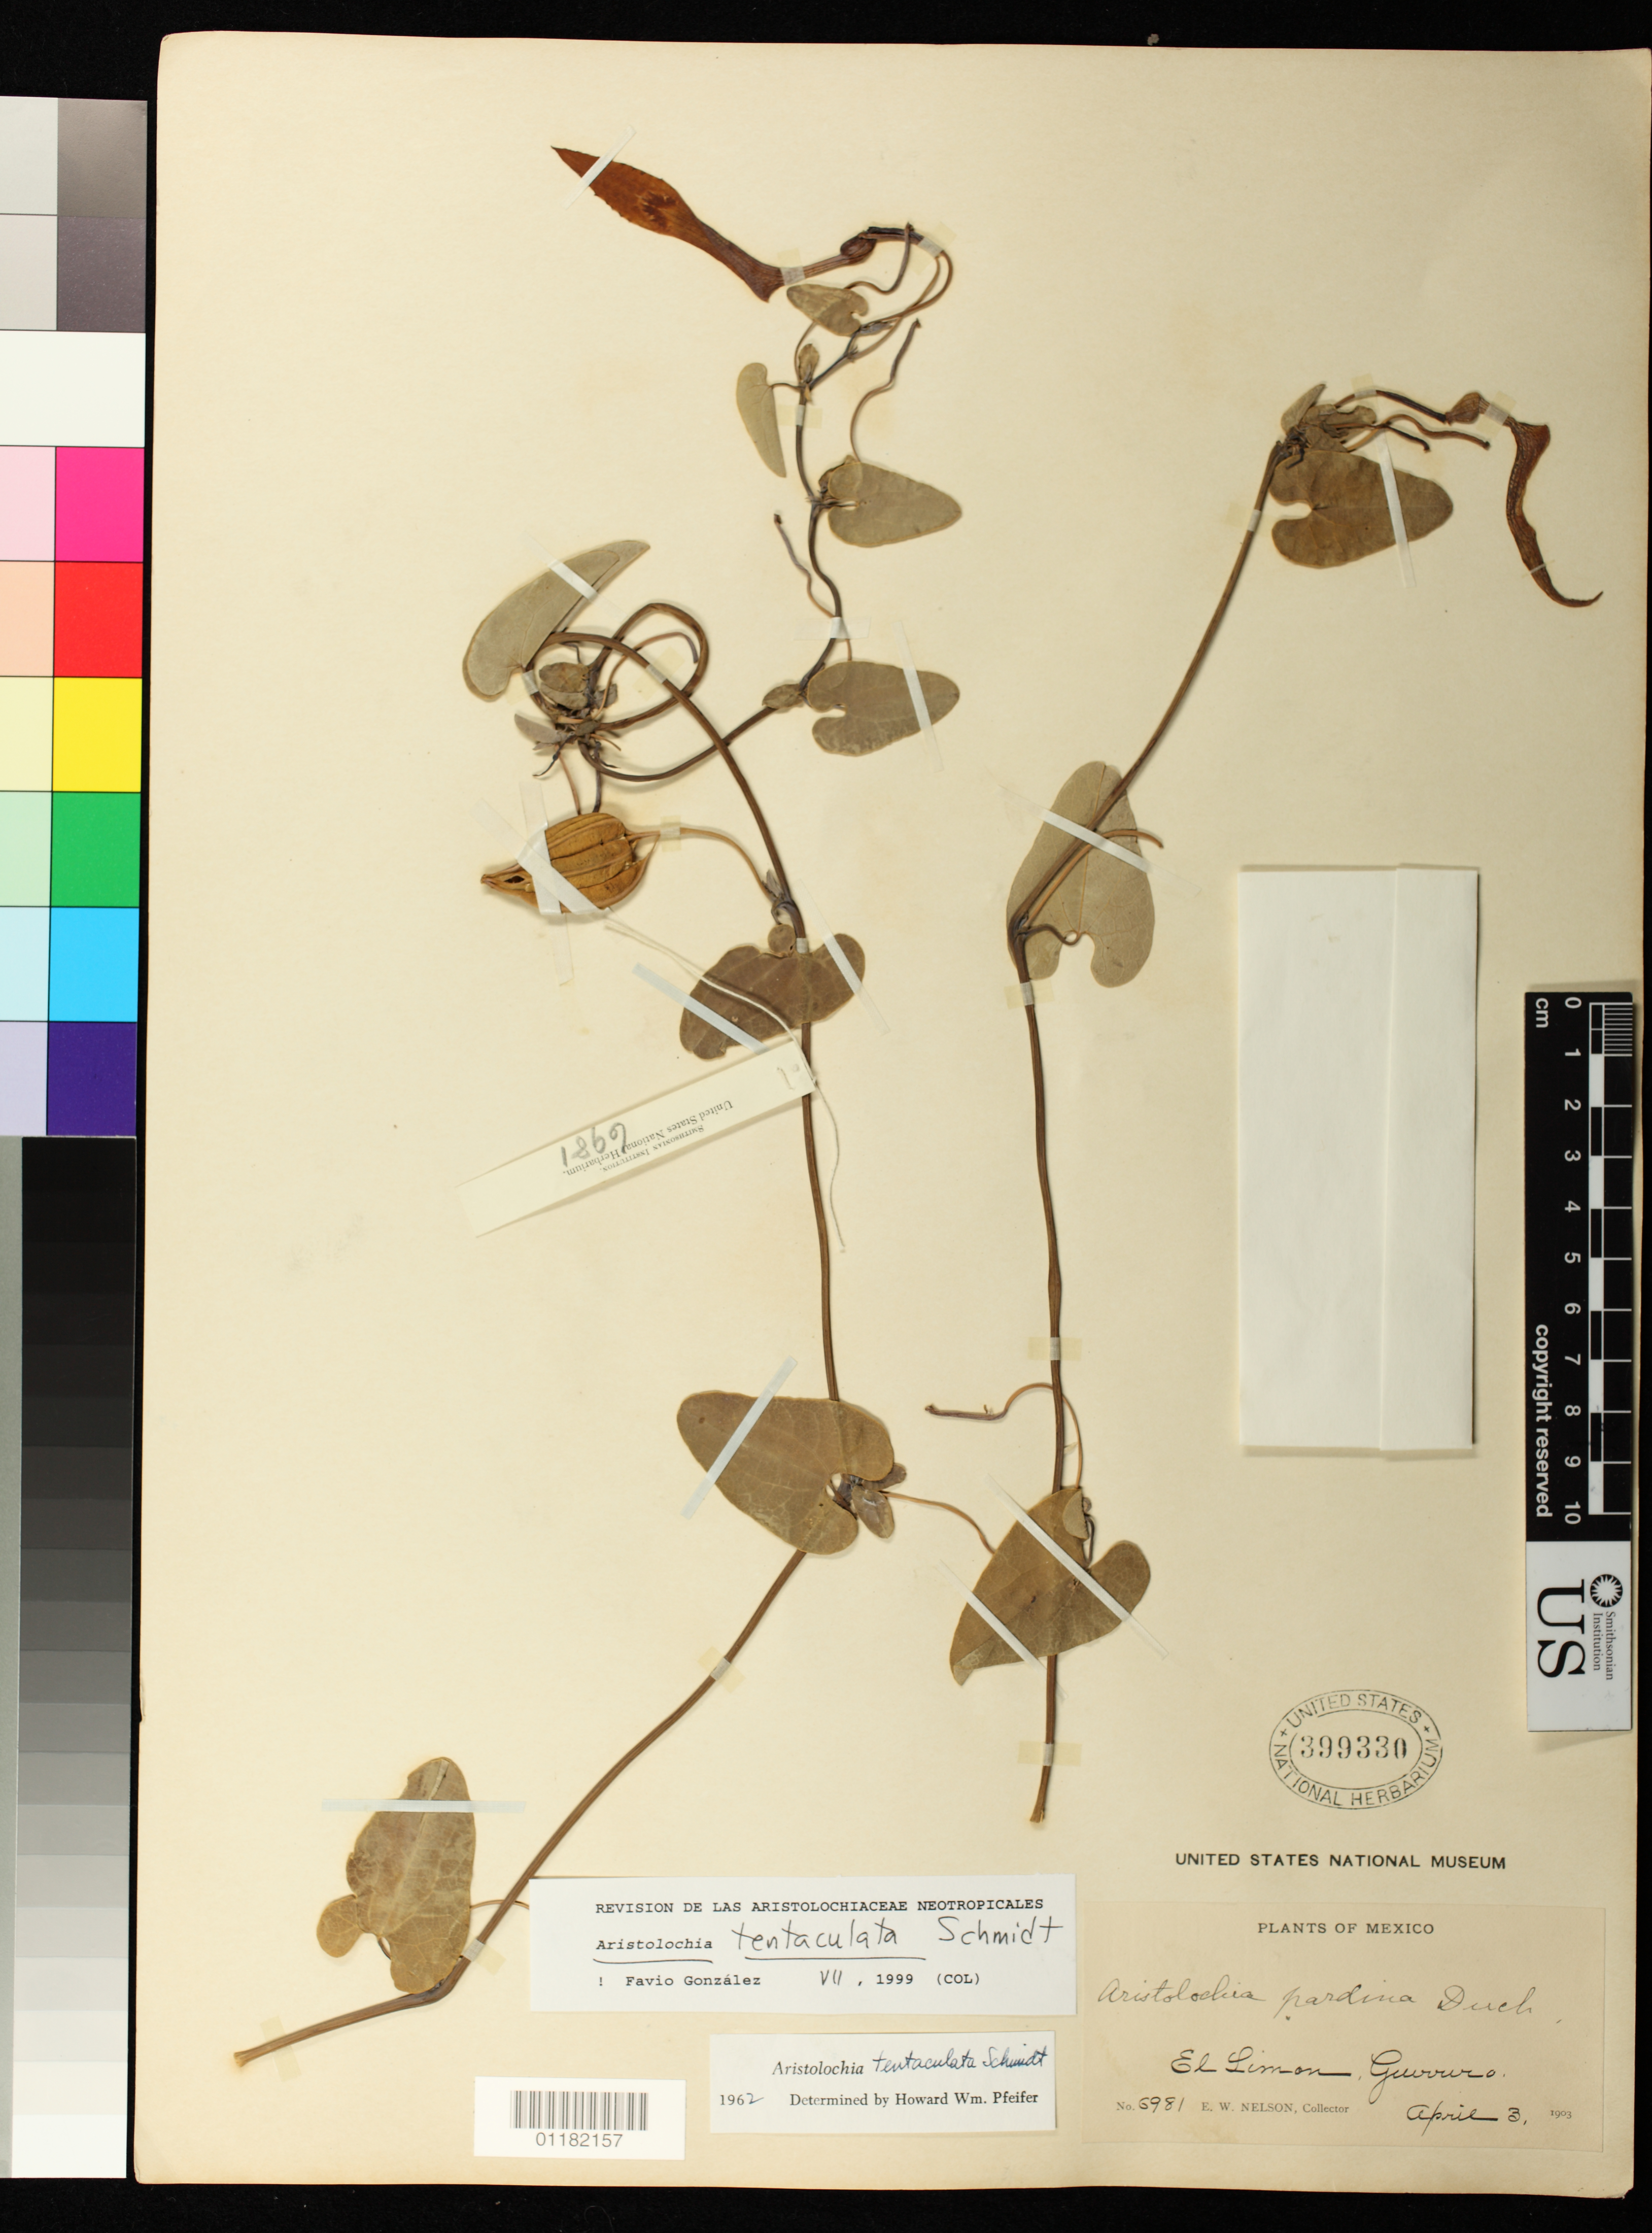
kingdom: Plantae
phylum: Tracheophyta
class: Magnoliopsida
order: Piperales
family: Aristolochiaceae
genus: Aristolochia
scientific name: Aristolochia tentaculata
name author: O.C. Schmidt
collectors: E. W. Nelson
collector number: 5981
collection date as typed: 03 Apr 1903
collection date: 1903-04-03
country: Mexico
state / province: Guerrero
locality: El Limon.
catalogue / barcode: US 399330